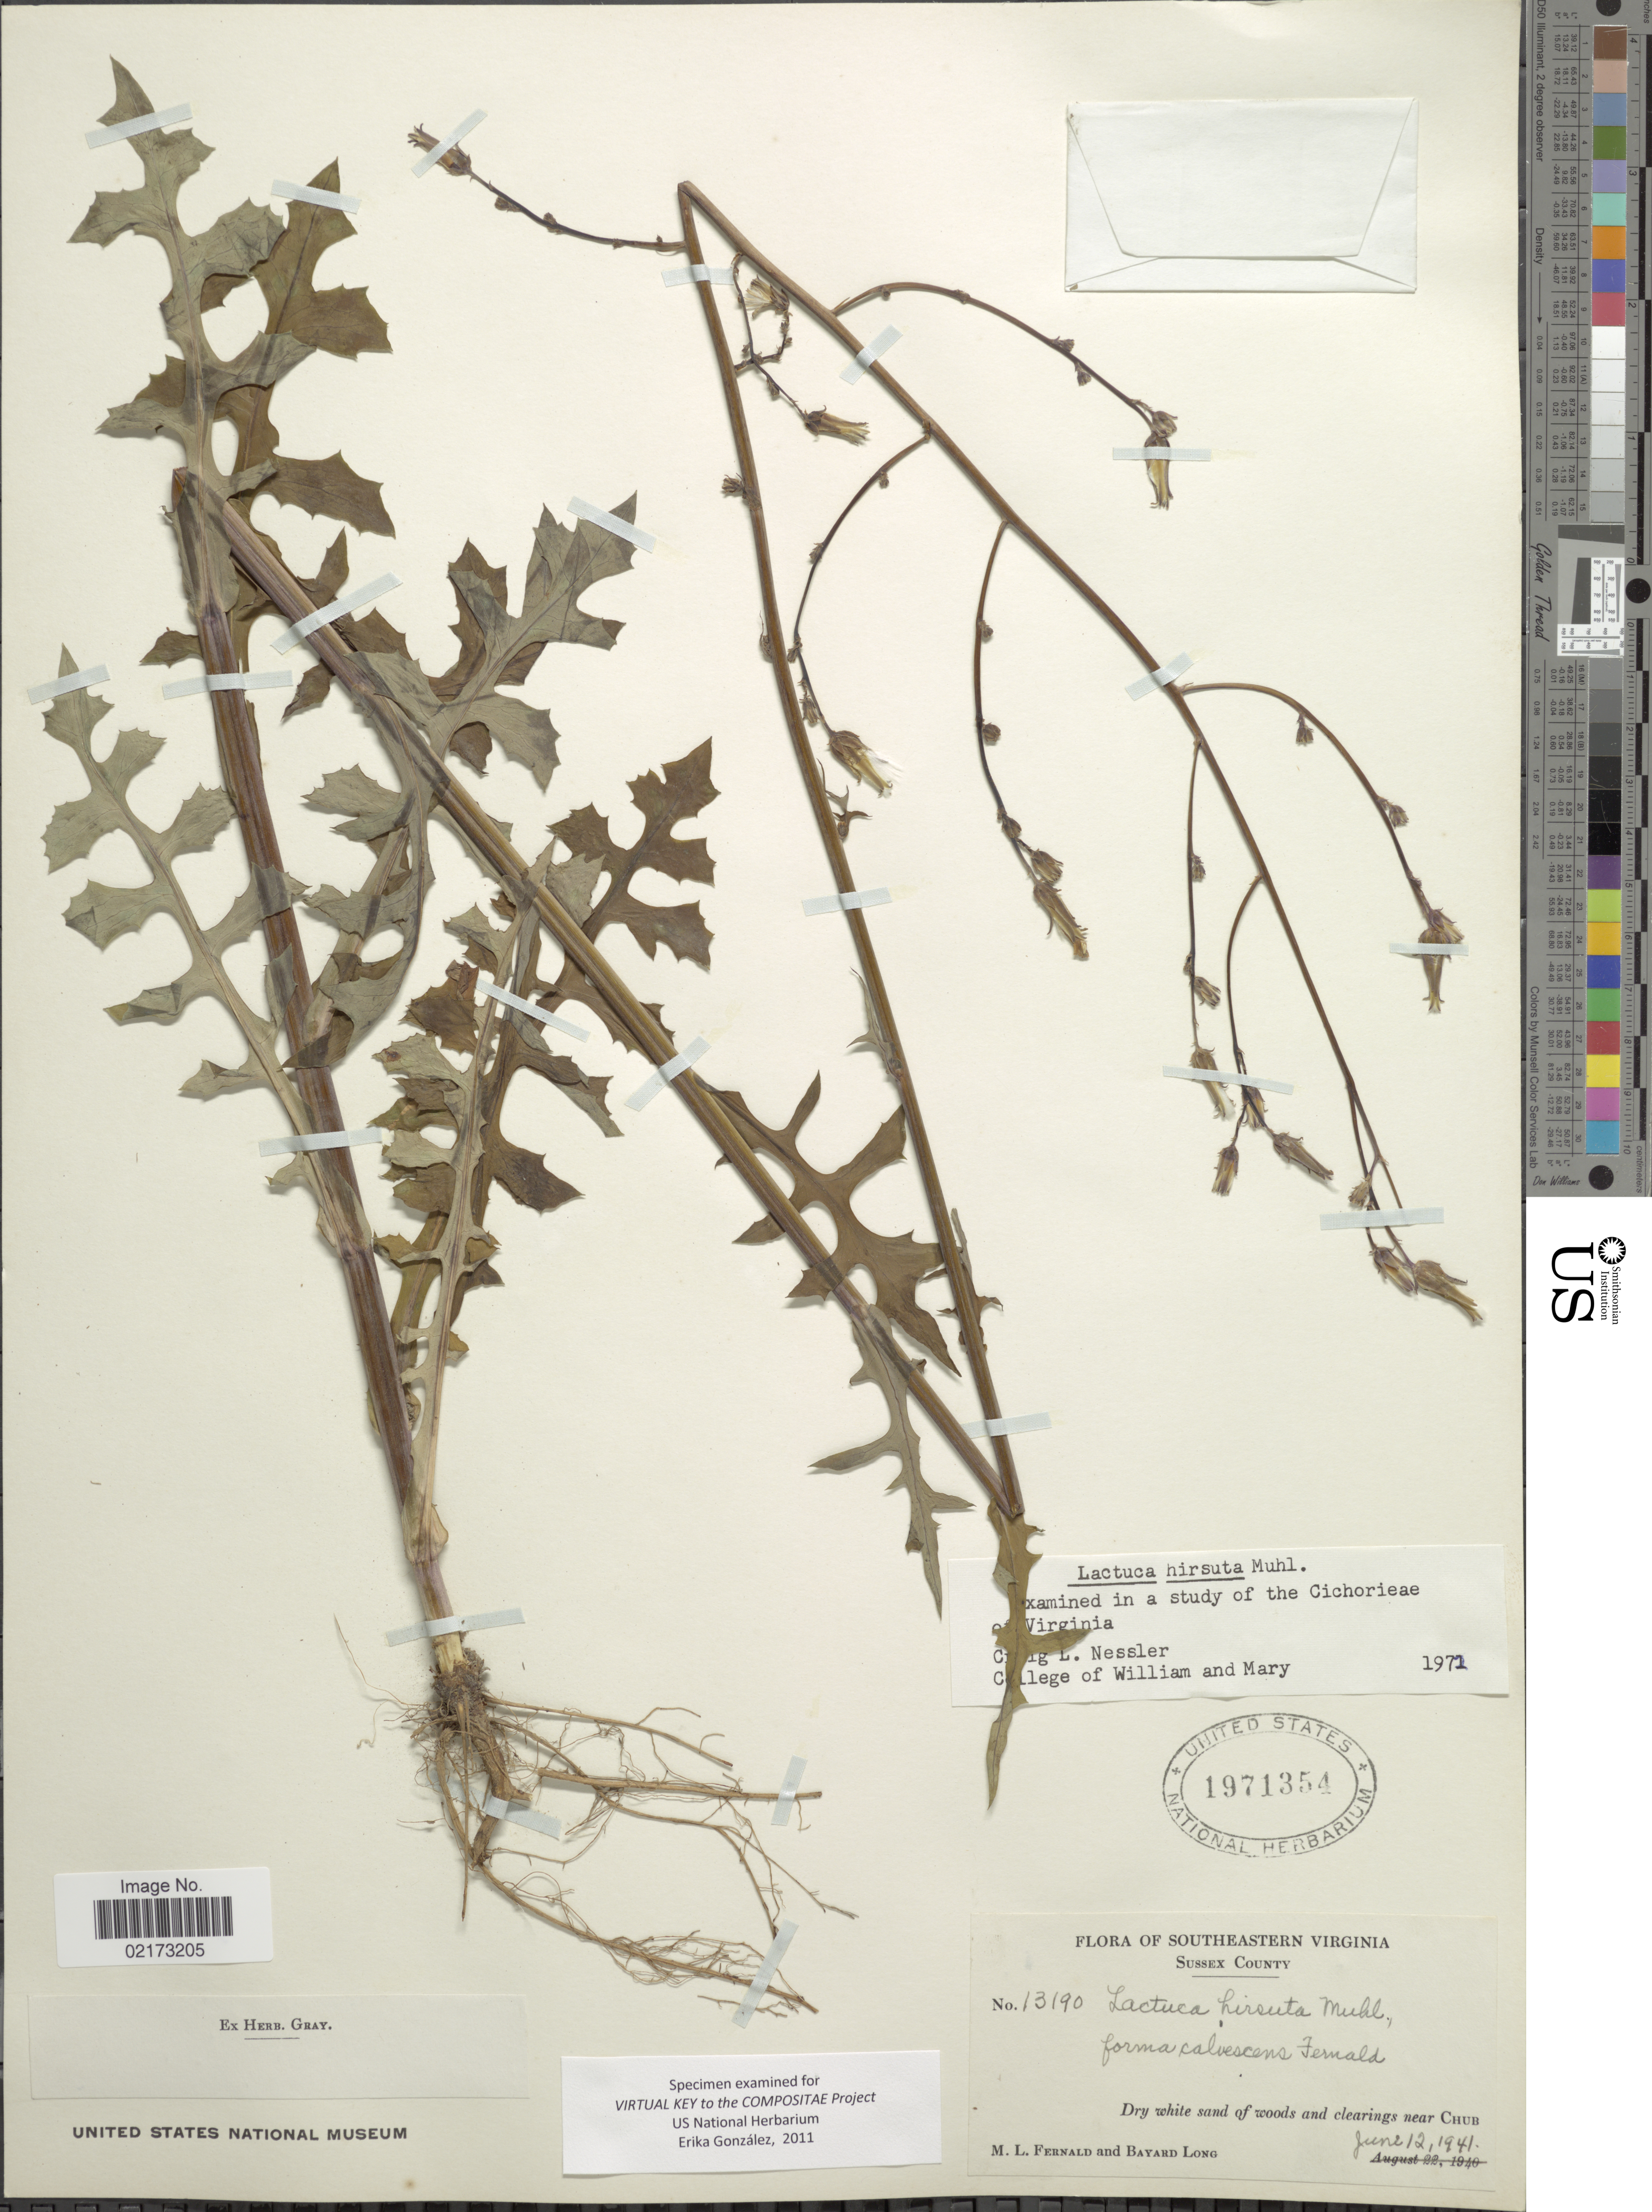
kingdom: Plantae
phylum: Tracheophyta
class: Magnoliopsida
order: Asterales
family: Asteraceae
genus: Lactuca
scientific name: Lactuca hirsuta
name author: Muhl. ex Nutt.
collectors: M. L. Fernald & B. Long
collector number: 13190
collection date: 1941-06-12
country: United States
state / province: Virginia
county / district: Sussex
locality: Southeastern Virginia, Sussex County, near Chub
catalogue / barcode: US 1971354